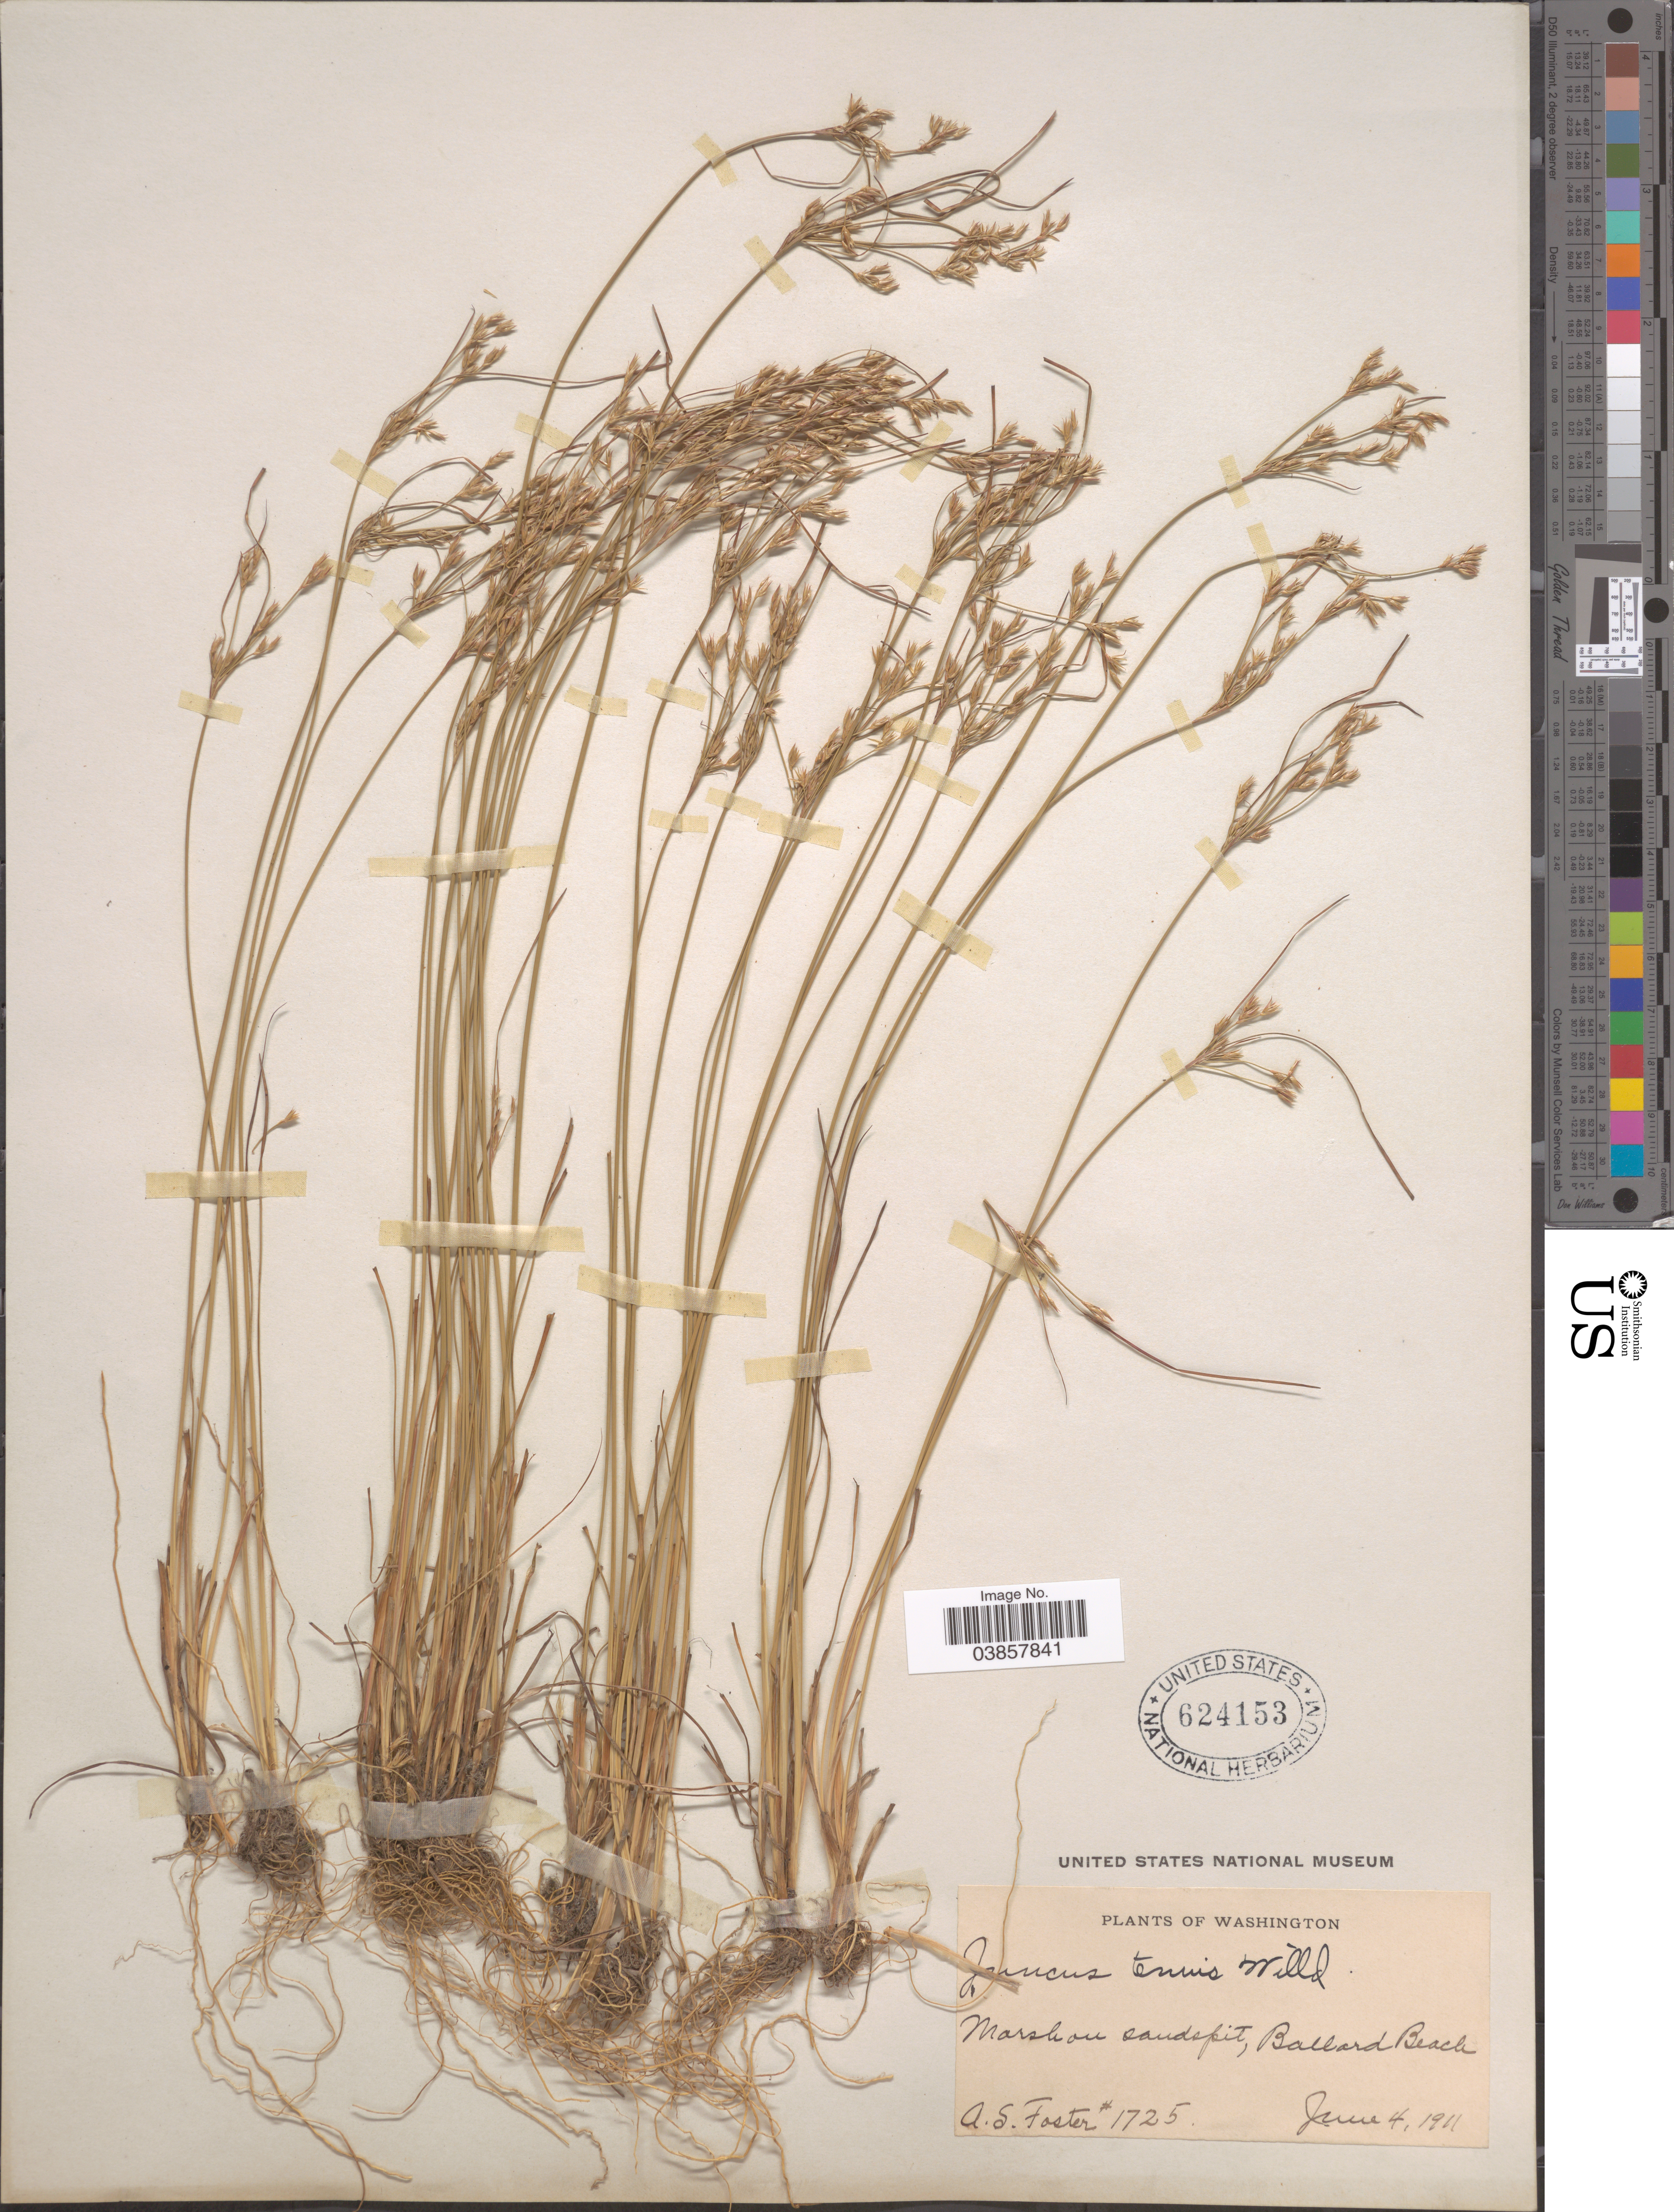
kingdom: Plantae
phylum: Tracheophyta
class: Liliopsida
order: Poales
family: Juncaceae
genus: Juncus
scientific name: Juncus tenuis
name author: Willd.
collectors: A. S. Foster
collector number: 1725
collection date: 1911-06-04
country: United States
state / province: Washington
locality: Marsh on sandspit, Ballard Beach.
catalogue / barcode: US 624153